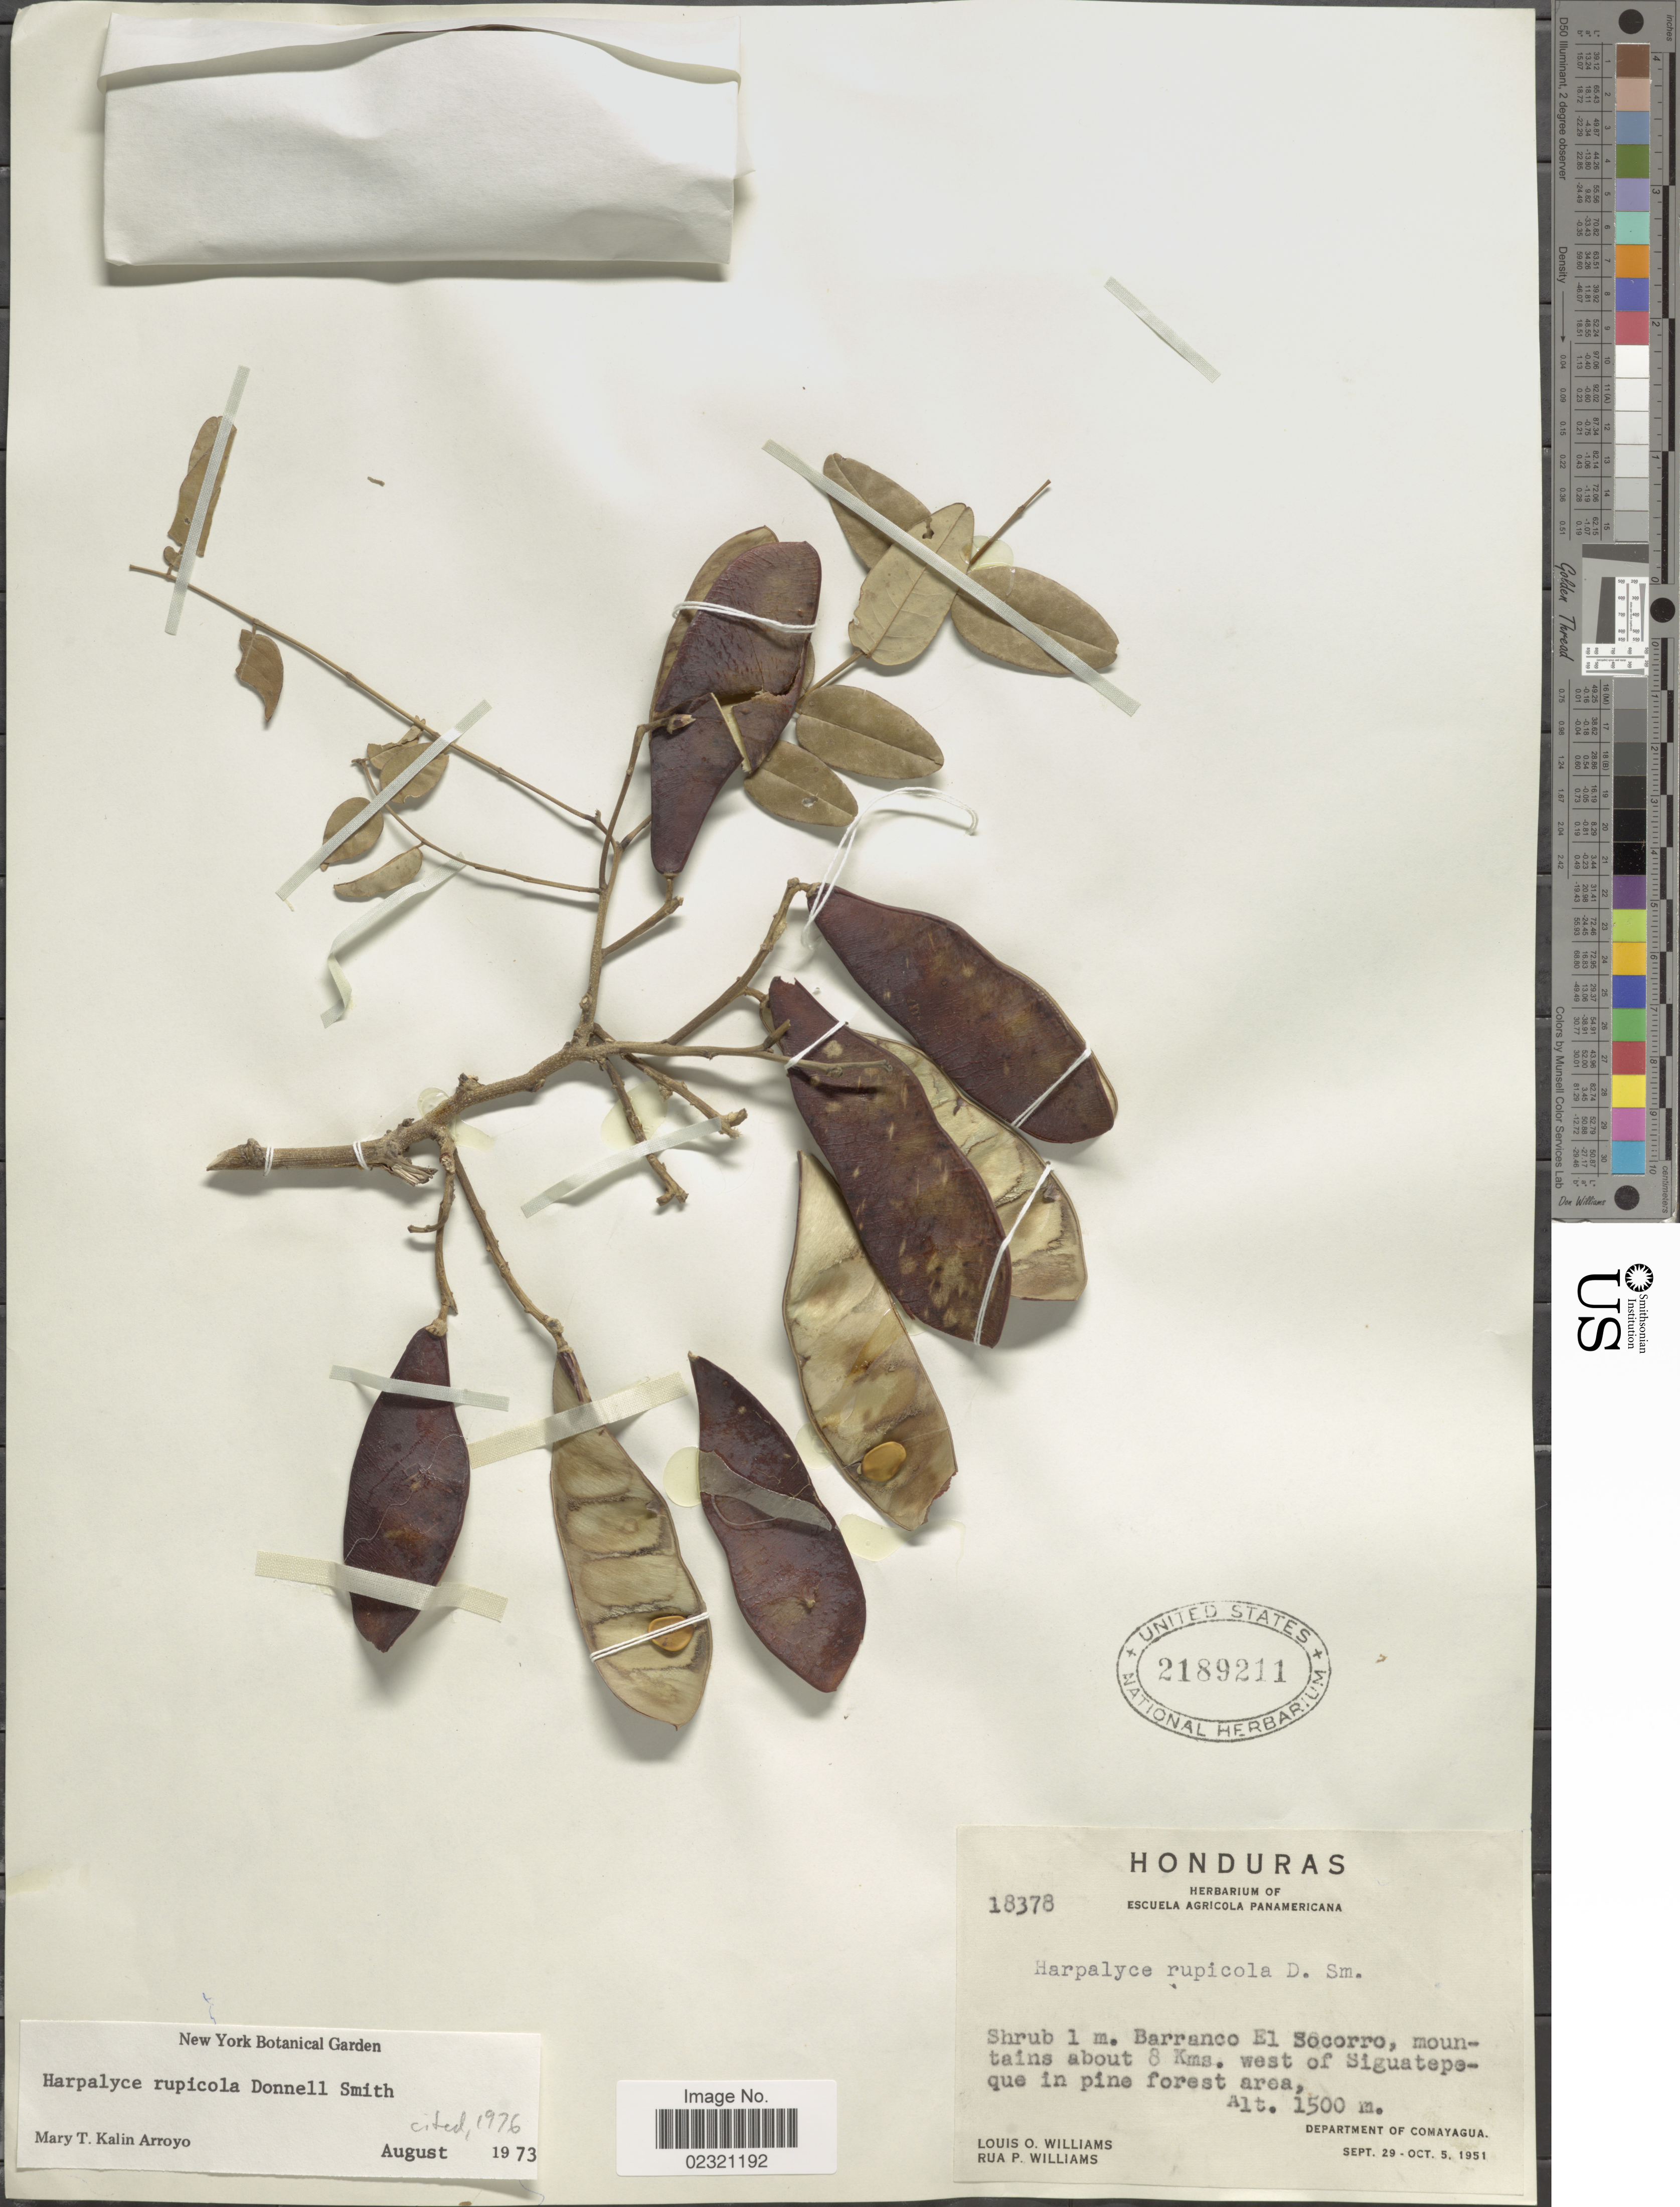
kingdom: Plantae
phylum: Tracheophyta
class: Magnoliopsida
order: Fabales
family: Fabaceae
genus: Harpalyce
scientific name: Harpalyce rupicola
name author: Donn. Sm.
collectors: L. O. Williams & R. P. Williams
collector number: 18378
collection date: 1951-09-29/1951-10-05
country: Honduras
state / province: Comayagua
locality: About 8 kms west of Siguatepeque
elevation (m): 1500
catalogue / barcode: US 2189211